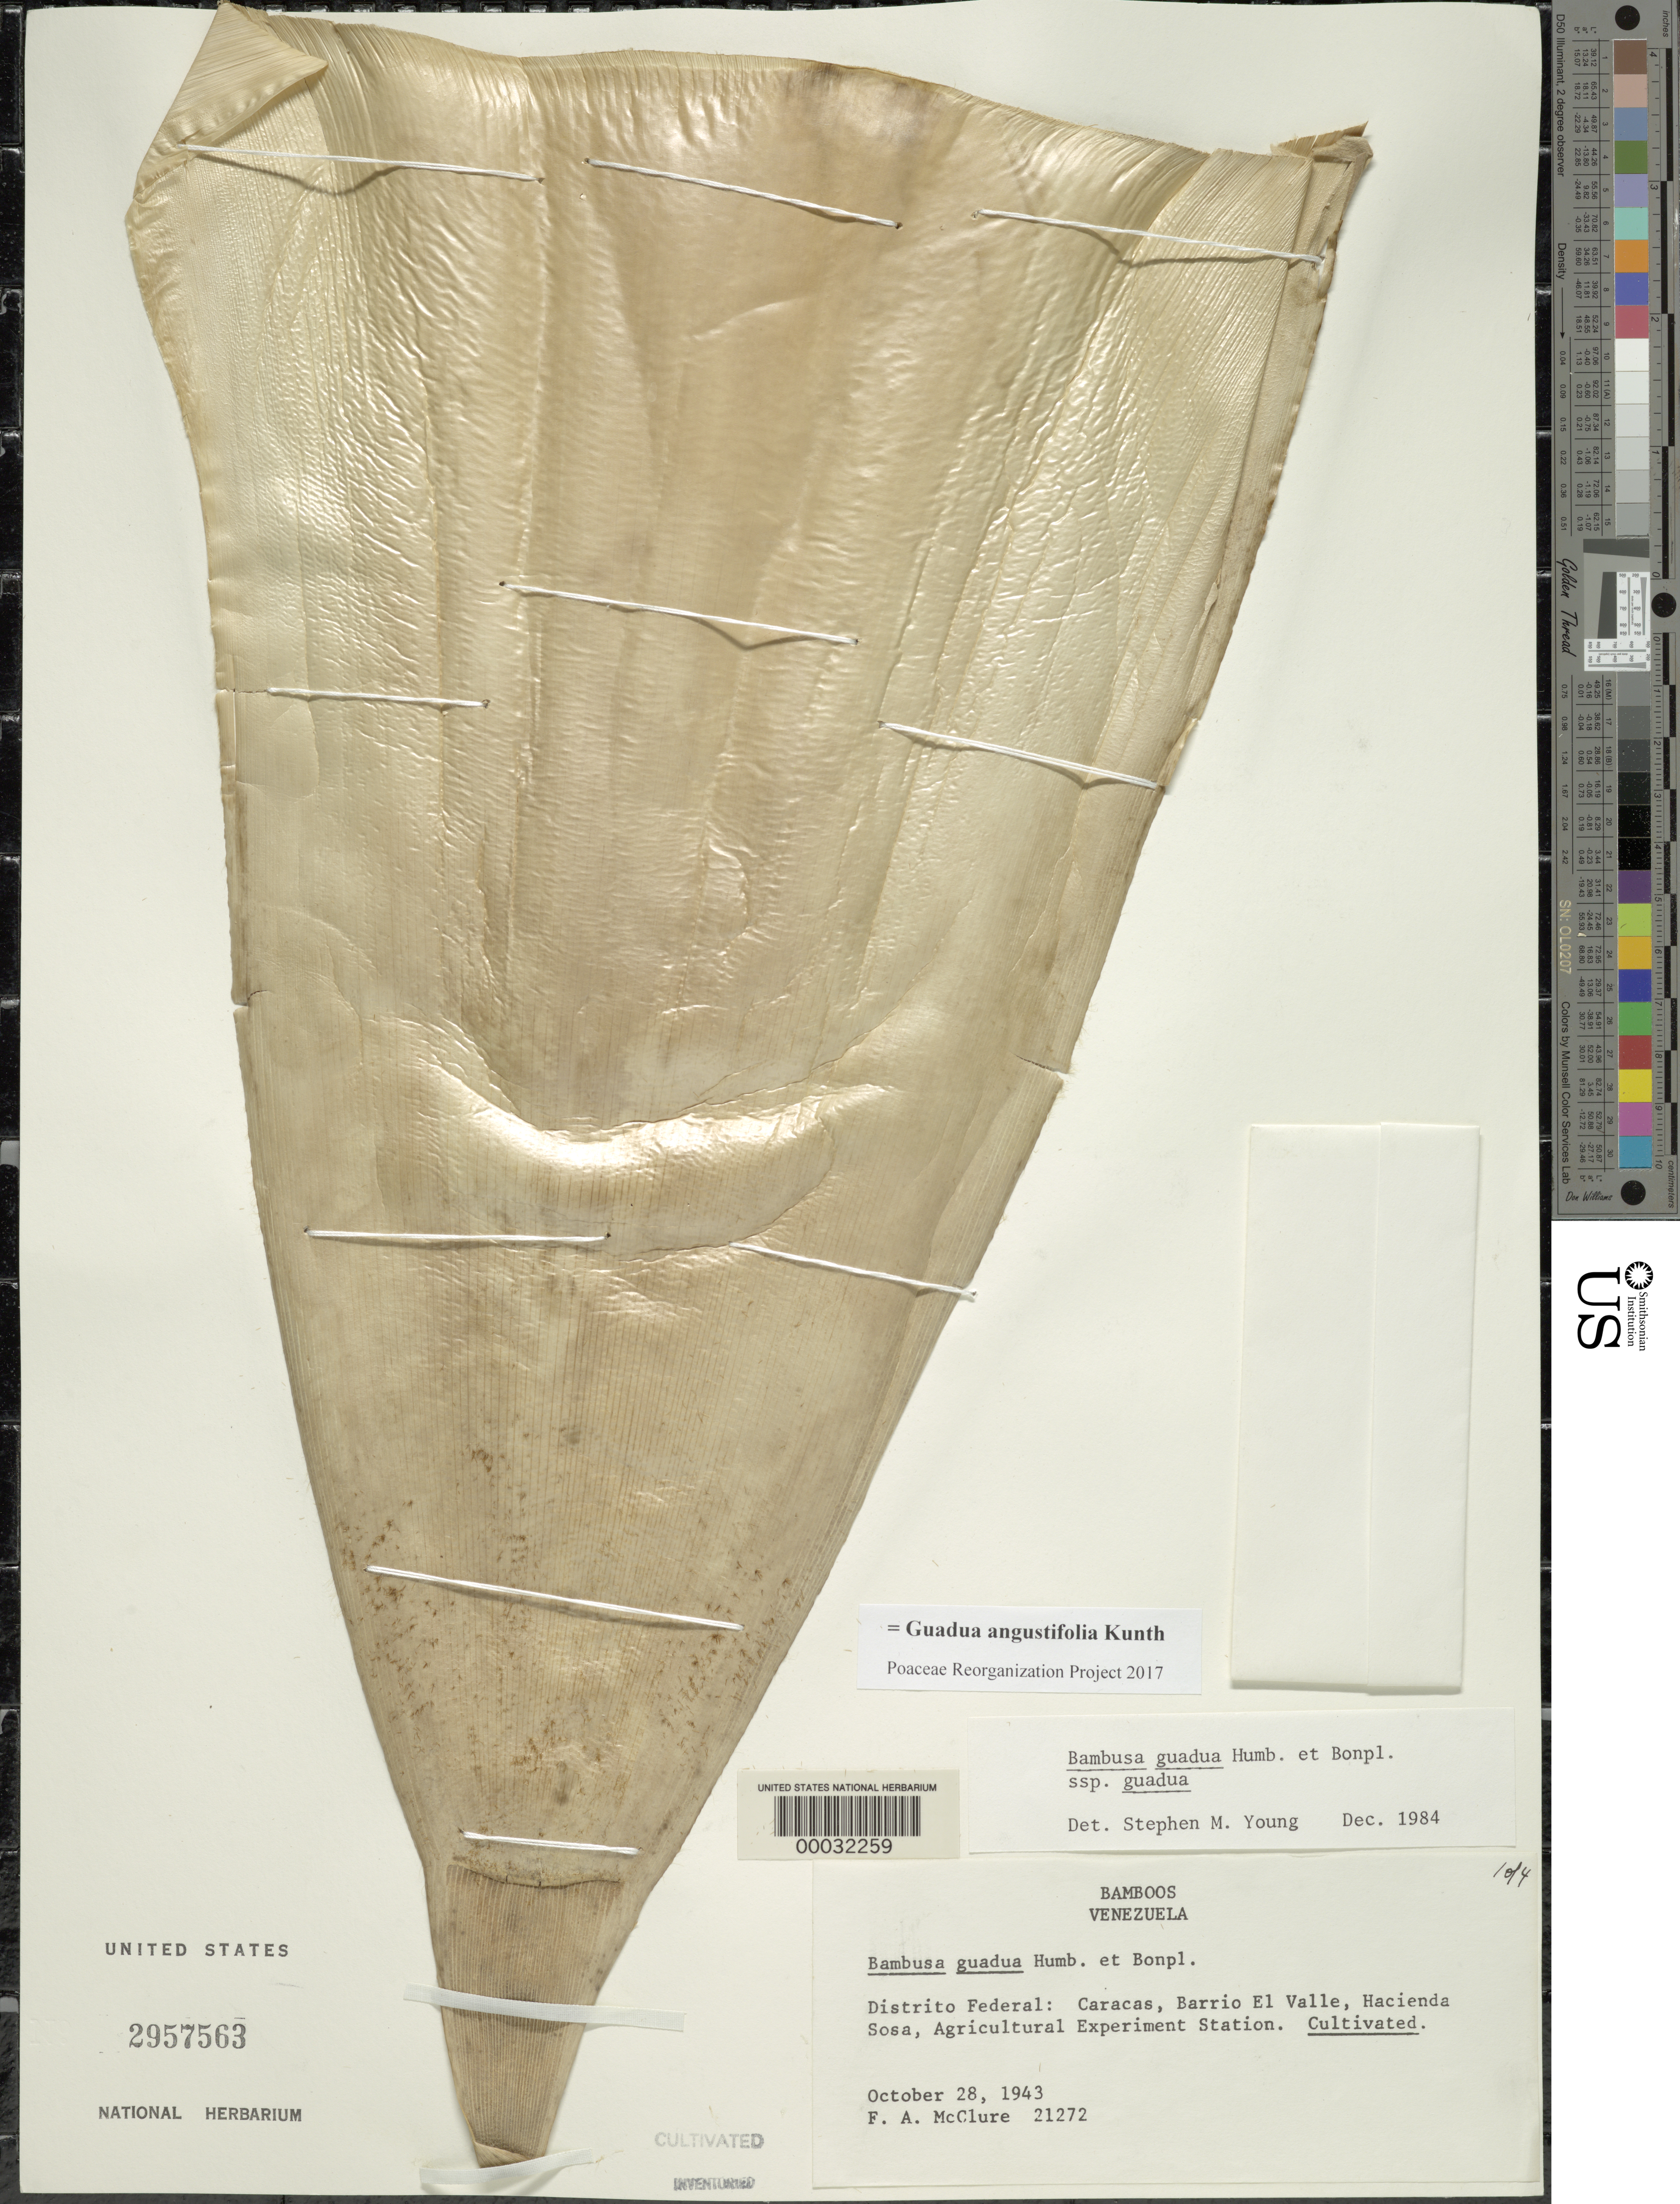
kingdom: Plantae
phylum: Tracheophyta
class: Liliopsida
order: Poales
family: Poaceae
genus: Guadua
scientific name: Guadua angustifolia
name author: Kunth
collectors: F. A. McClure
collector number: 21272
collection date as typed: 28 Oct 1943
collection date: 1943-10-28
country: Venezuela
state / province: Distrito Federal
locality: Caracas, Barrio El Valle, Hacienda Sosa, Agricultural Experiment Station.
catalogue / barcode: US 2957563